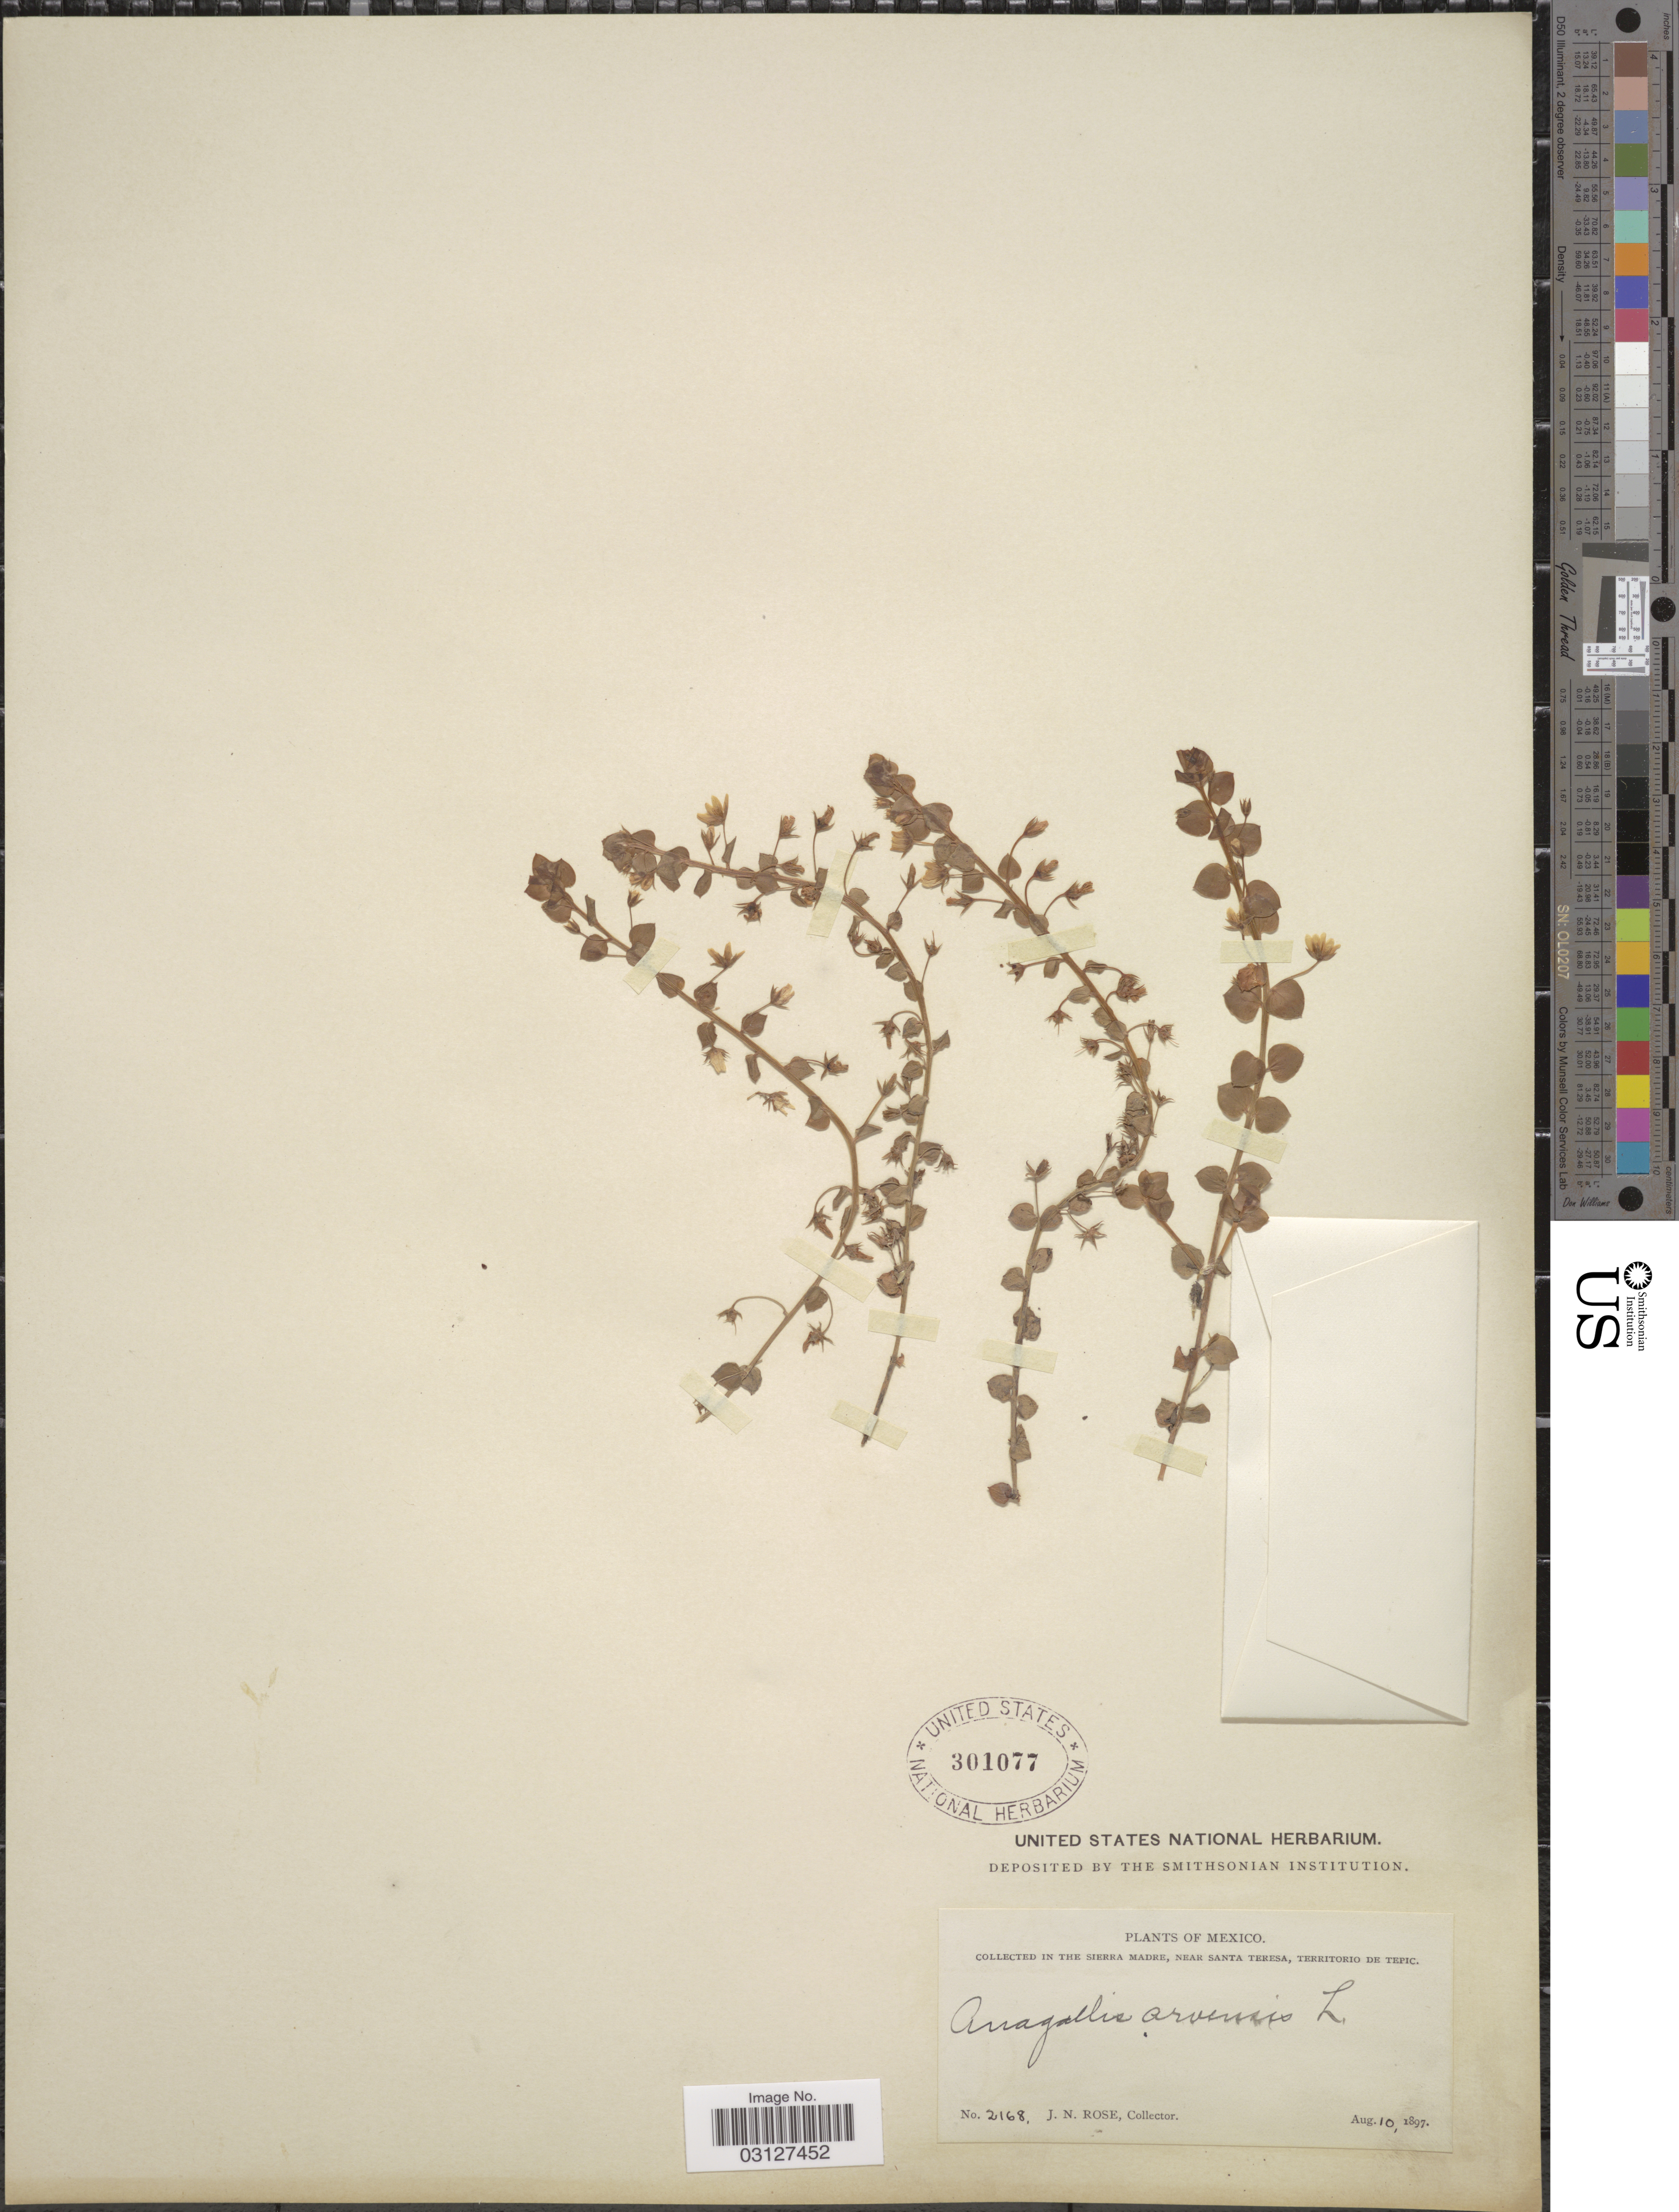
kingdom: Plantae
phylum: Tracheophyta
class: Magnoliopsida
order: Ericales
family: Primulaceae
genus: Anagallis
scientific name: Anagallis arvensis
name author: L.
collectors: J. N. Rose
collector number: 2168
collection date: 1897-08-10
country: Mexico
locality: Collected in the Sierra Madre, near Santa Teresa, Territorio de Tepic.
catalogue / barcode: US 301077